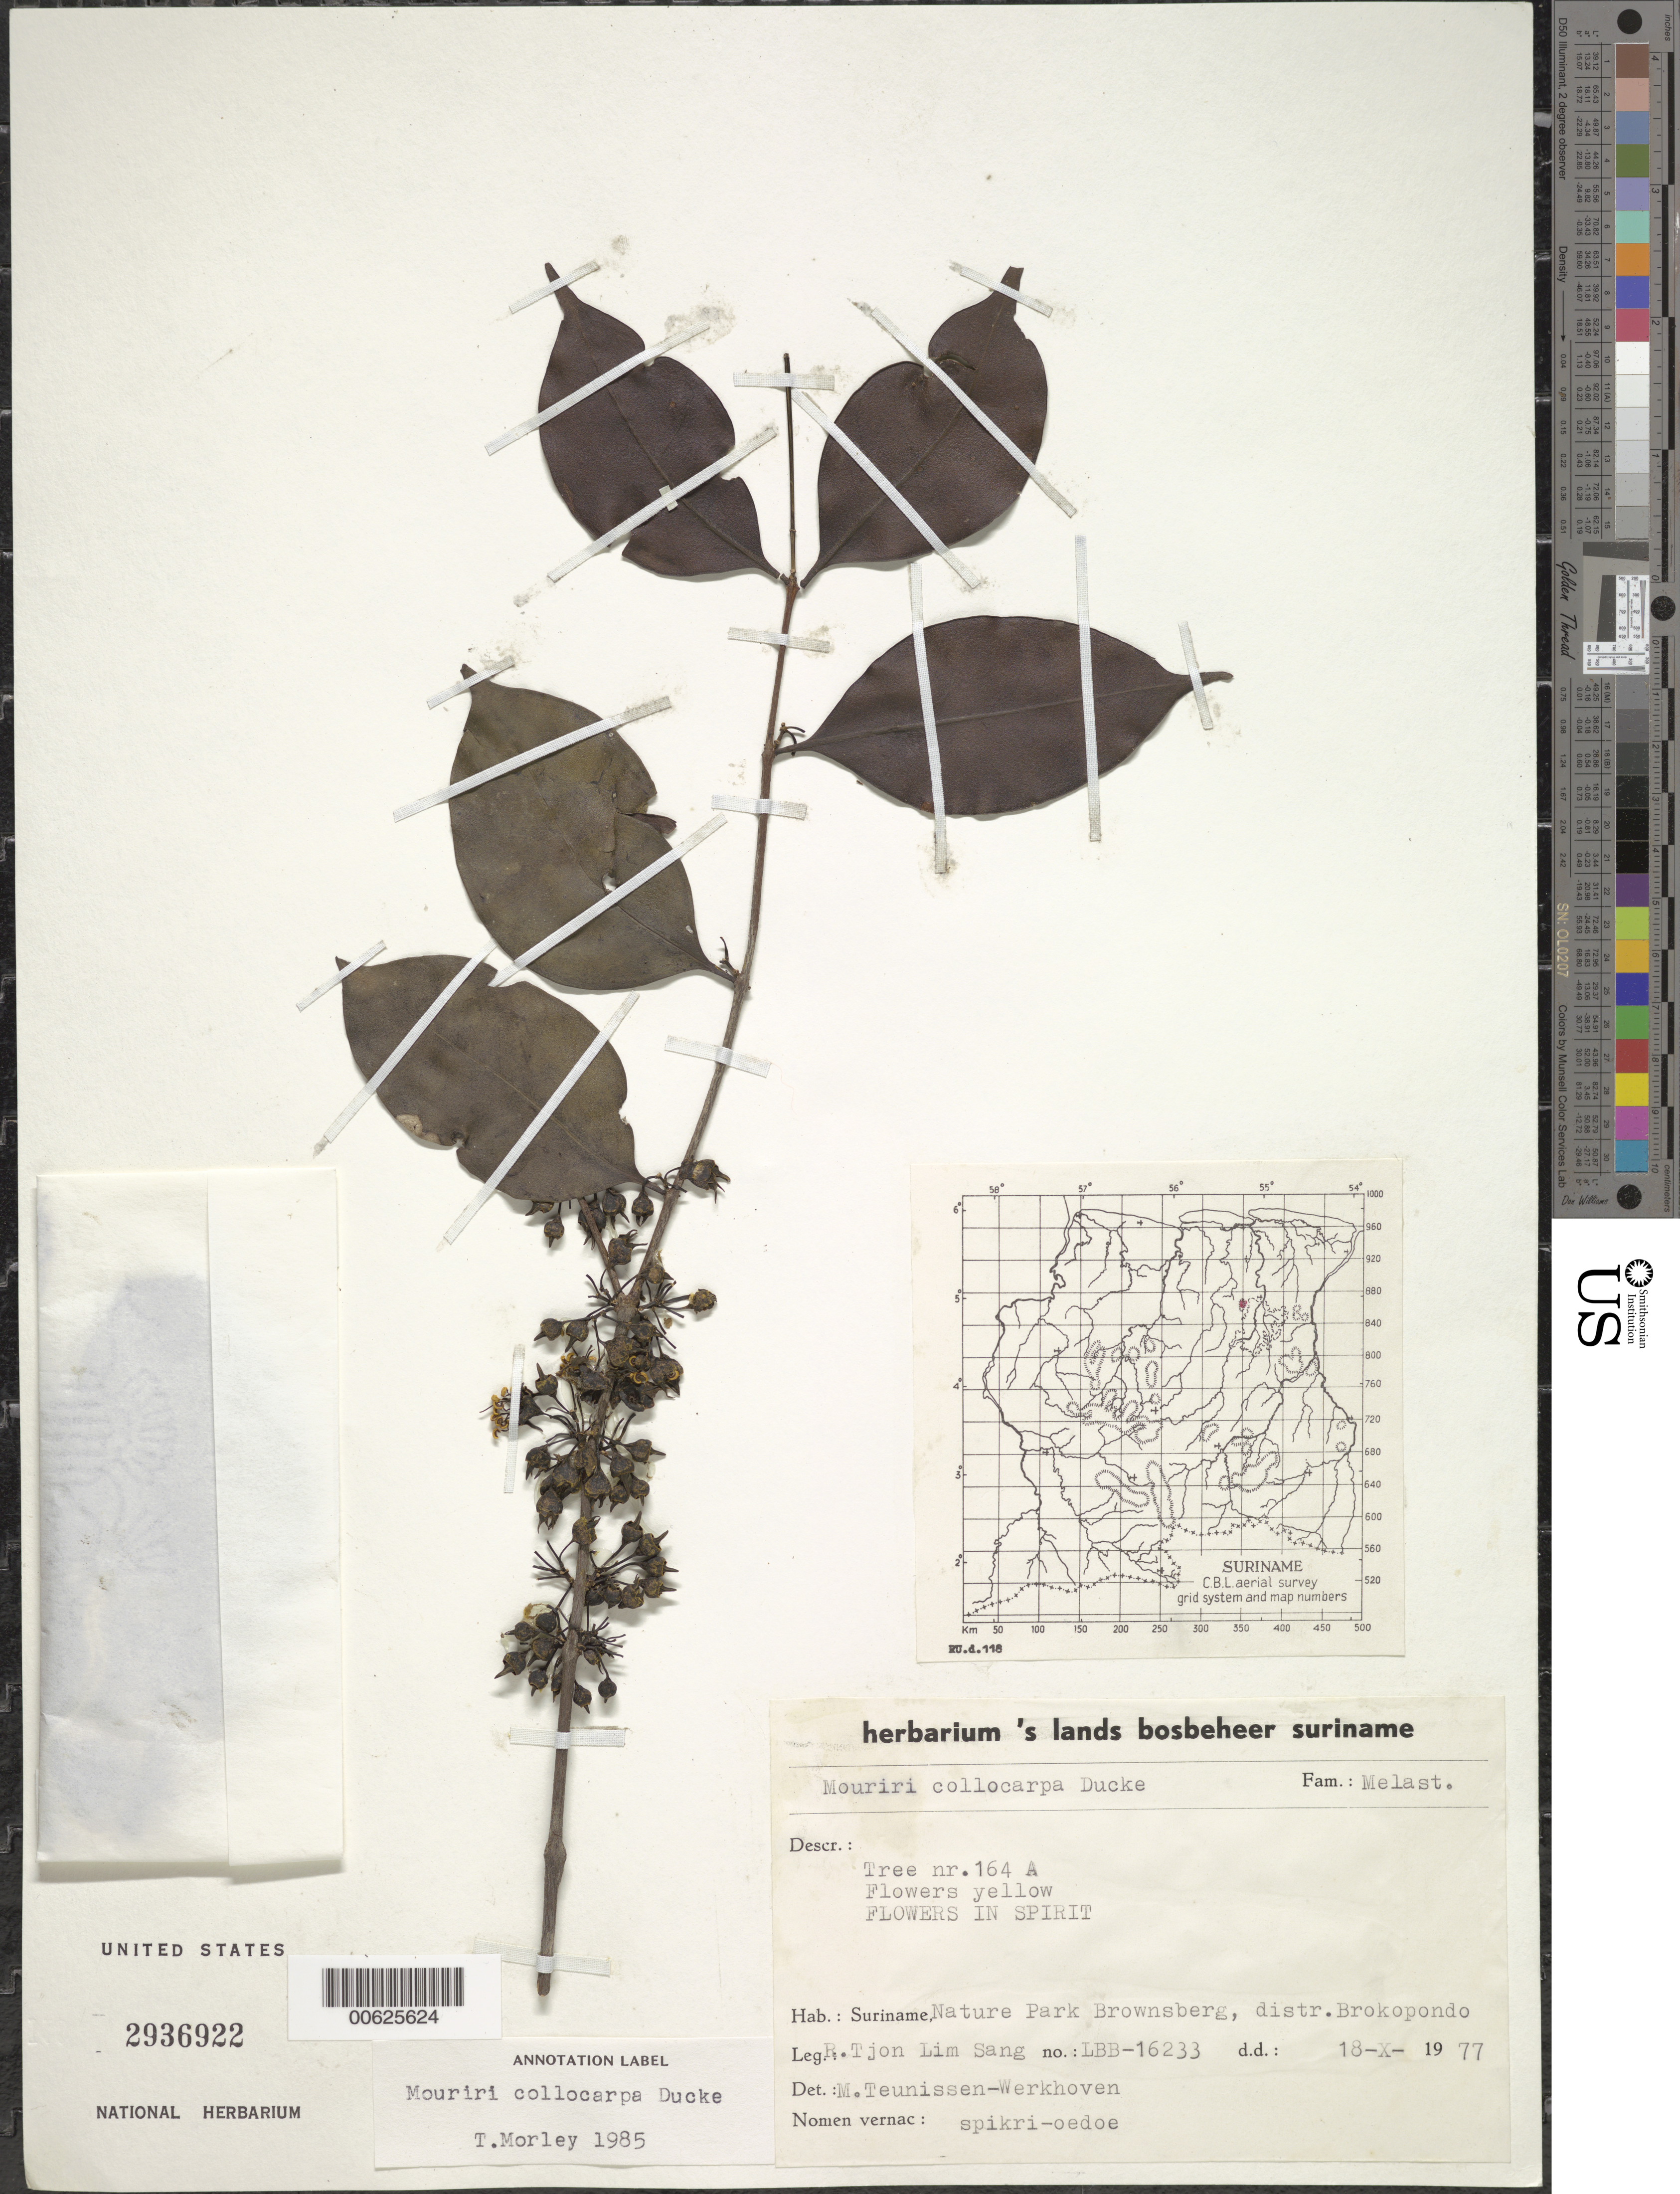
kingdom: Plantae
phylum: Tracheophyta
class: Magnoliopsida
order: Myrtales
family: Melastomataceae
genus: Mouriri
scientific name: Mouriri collocarpa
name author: Ducke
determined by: Morley, T.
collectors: R. Tjon-Lim-Sang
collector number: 16233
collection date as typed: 18-Oct-77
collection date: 1977-10-18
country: Suriname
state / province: Brokopondo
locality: Brownsberg Nature Reserve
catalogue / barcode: US 2936922